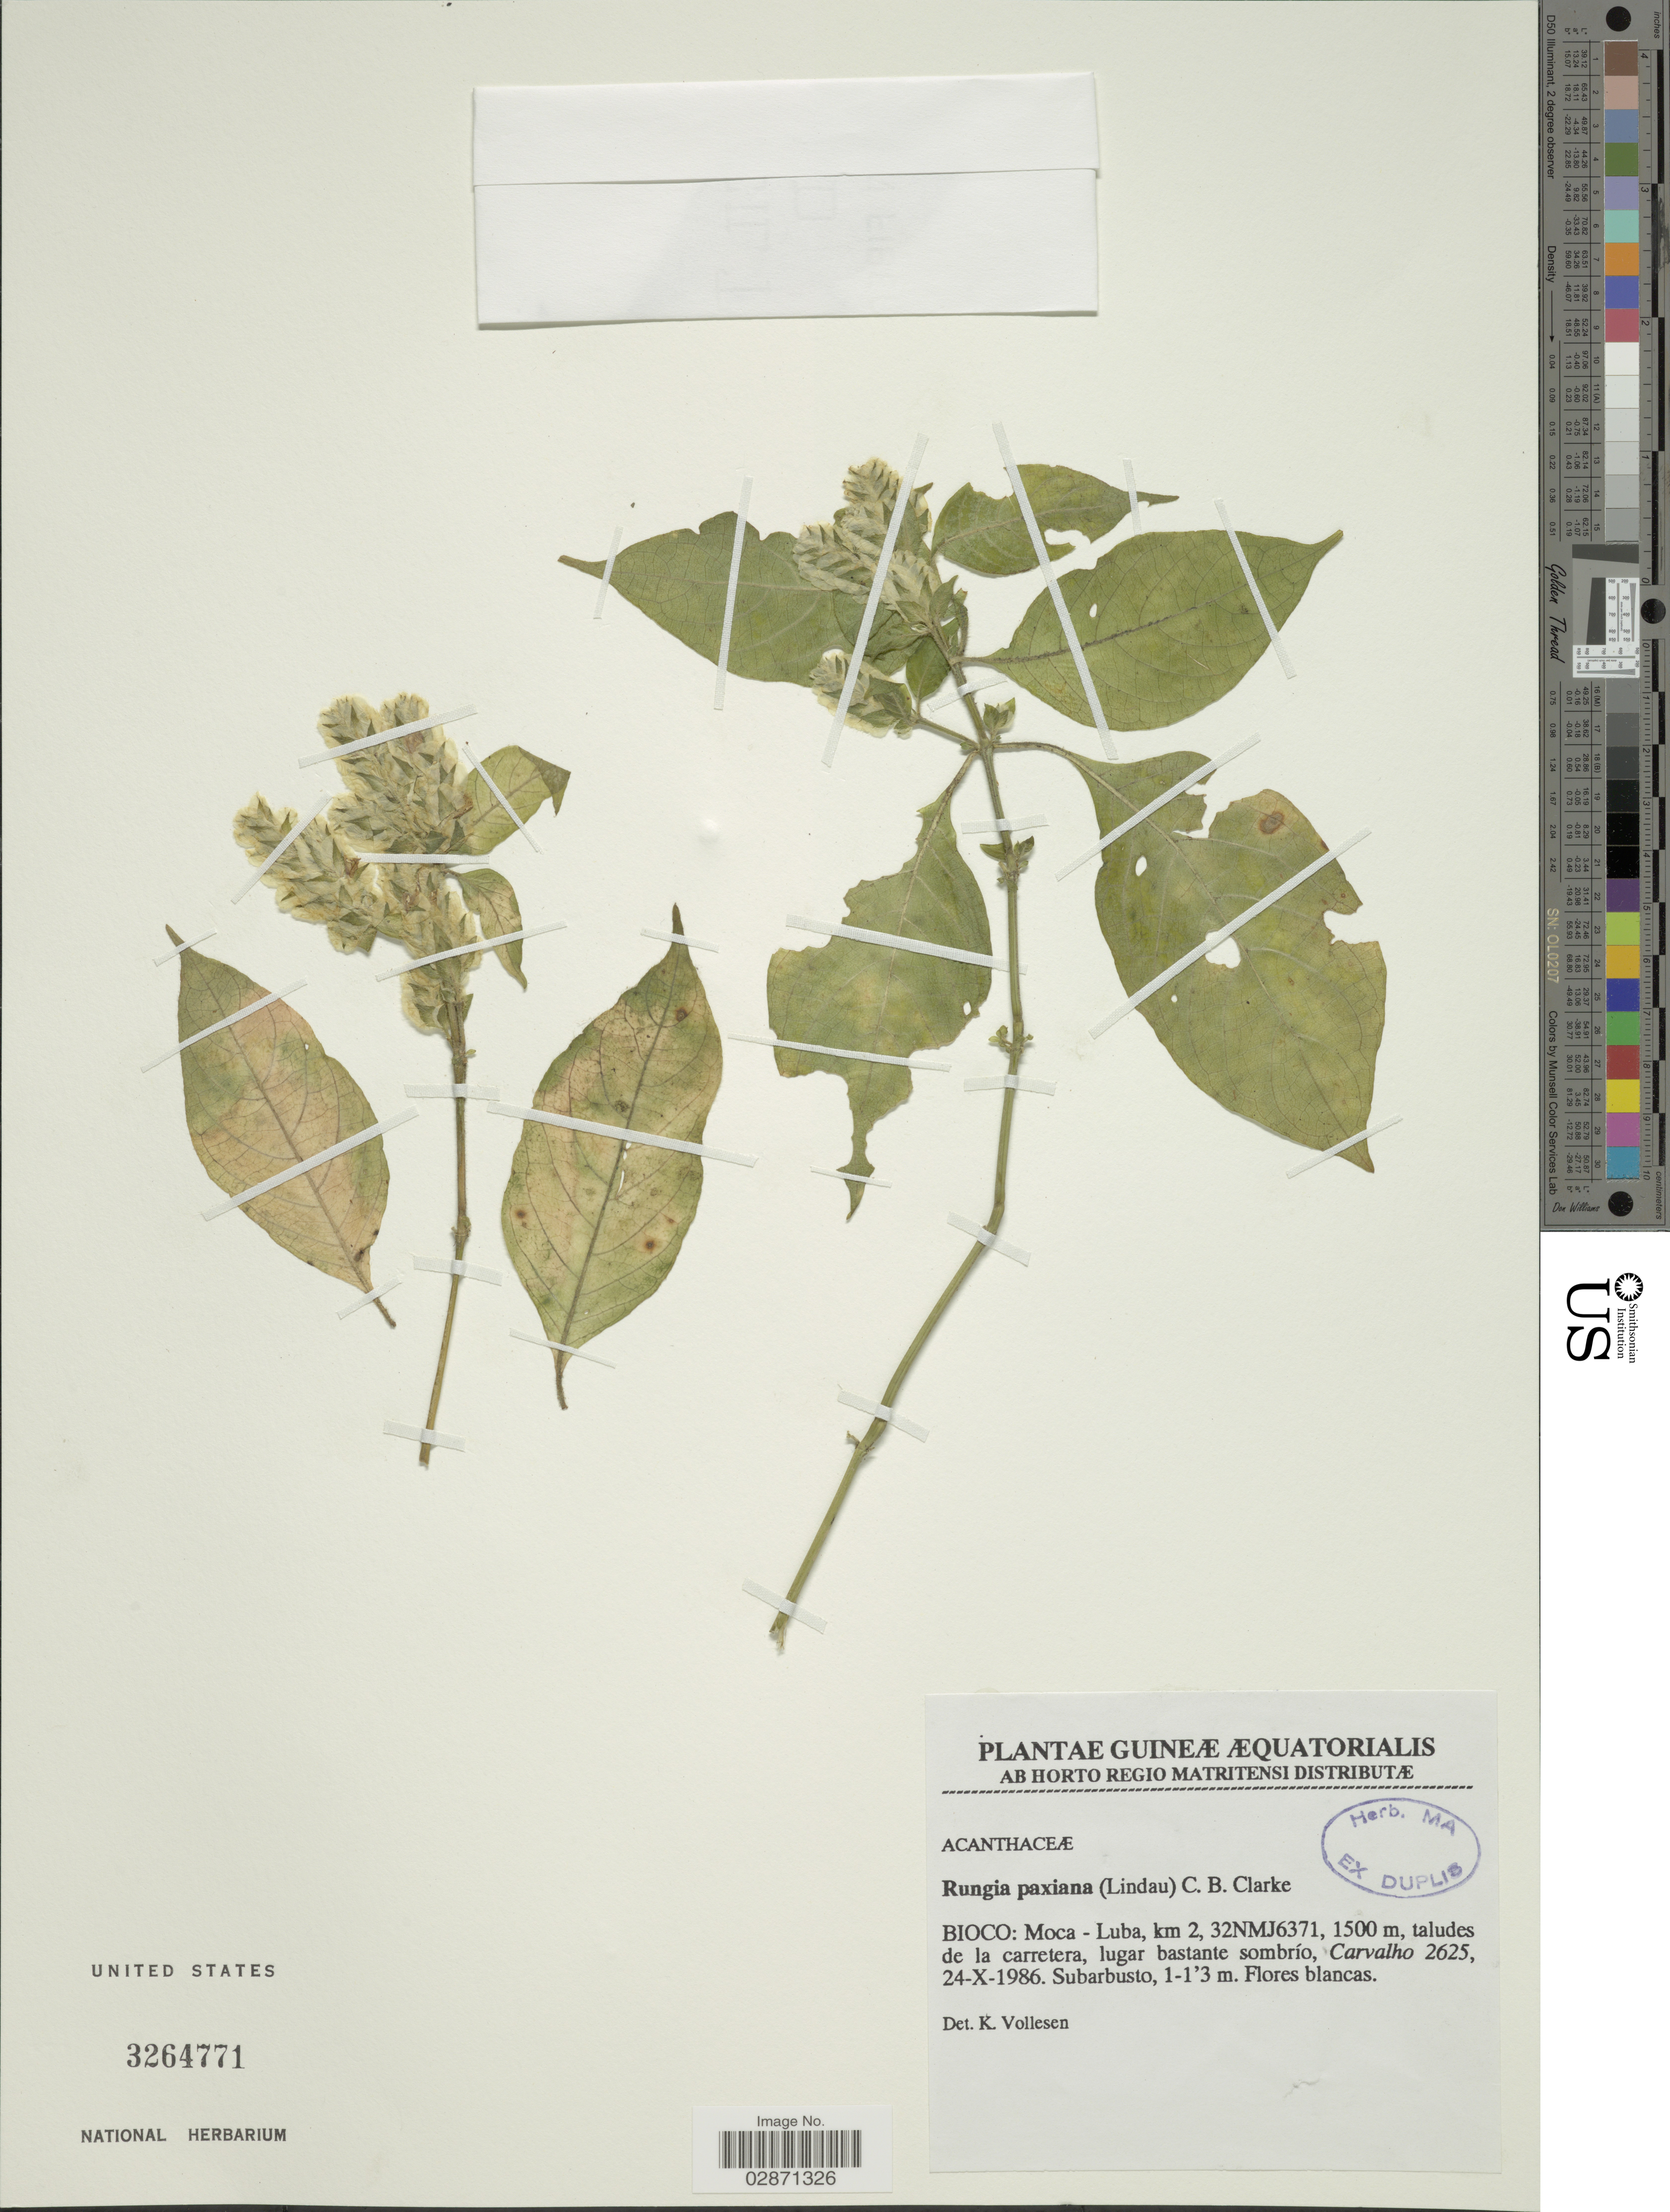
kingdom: Plantae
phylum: Tracheophyta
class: Magnoliopsida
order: Lamiales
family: Acanthaceae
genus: Rungia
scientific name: Rungia paxiana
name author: (Lindau) C.B. Clarke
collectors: Carvalho, --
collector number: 2625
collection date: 1986-10-24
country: Equatorial Guinea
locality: Guineæ Æquatorialis. Bioco: Moca - Luba, km 2, 32NMJ6371.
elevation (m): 1500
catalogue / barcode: US 3264771